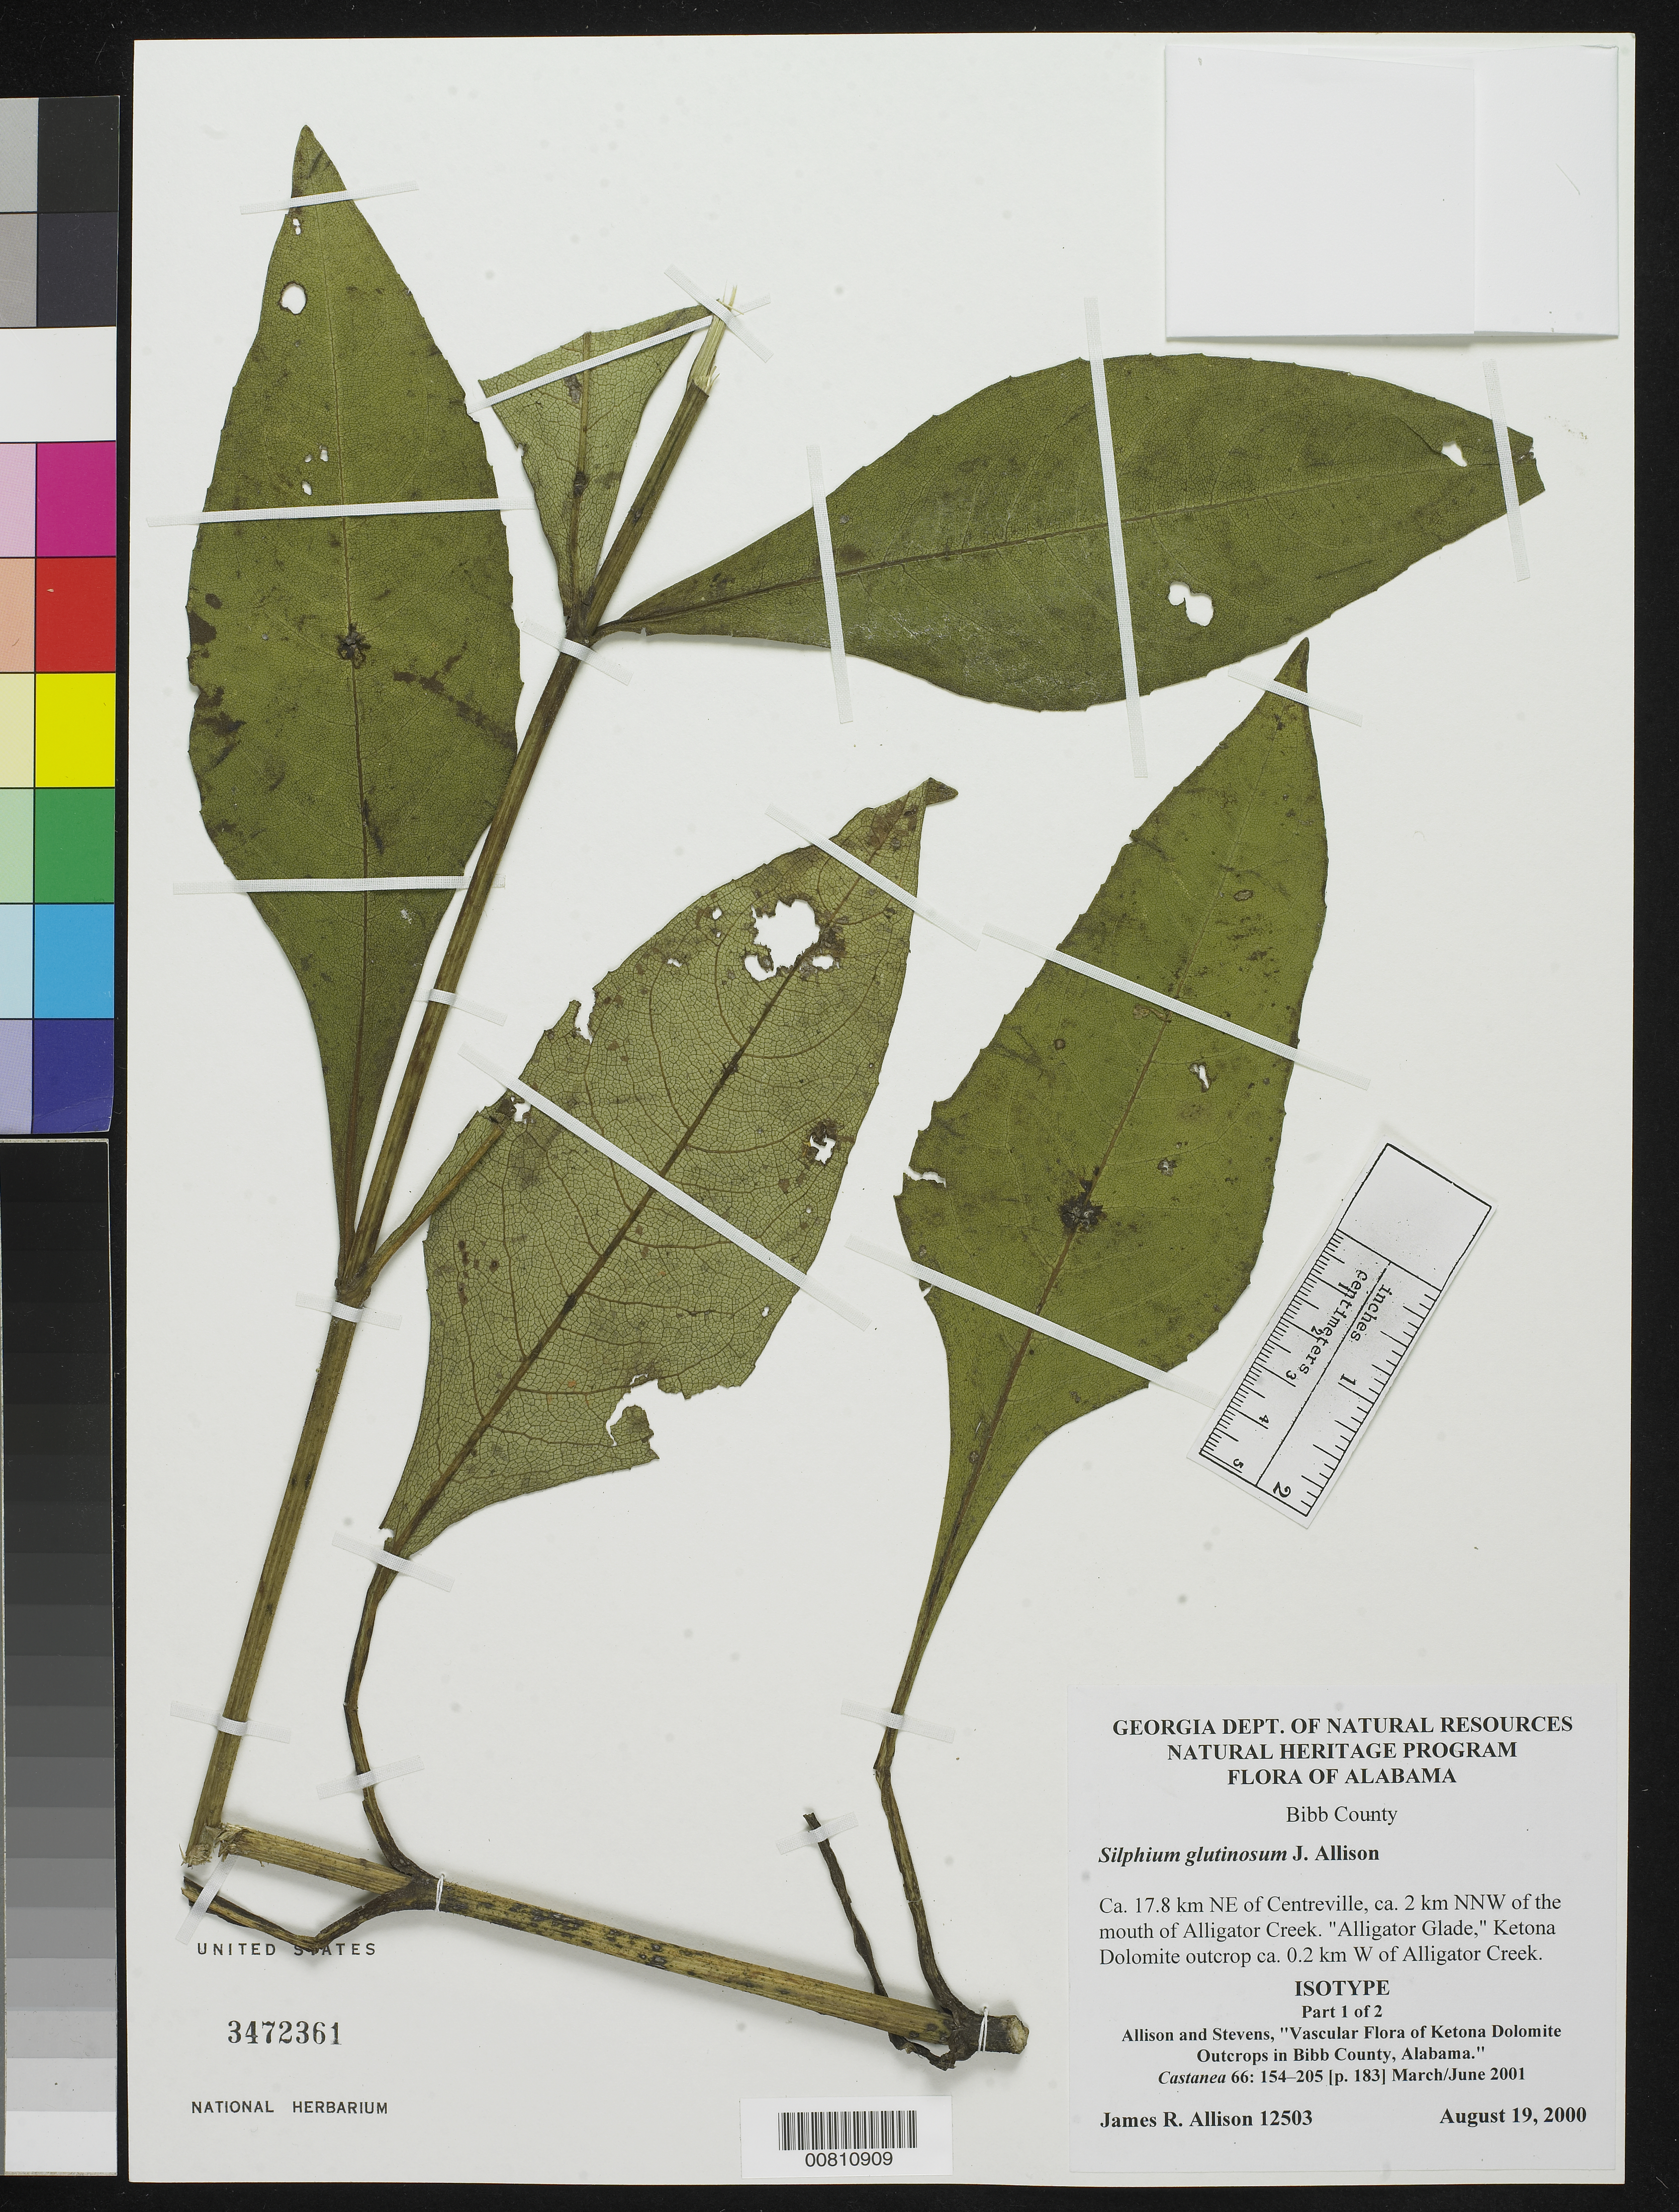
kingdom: Plantae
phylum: Tracheophyta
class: Magnoliopsida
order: Asterales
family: Asteraceae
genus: Silphium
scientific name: Silphium glutinosum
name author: J.R. Allison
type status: Isotype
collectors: J. R. Allison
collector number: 12503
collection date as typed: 19 Aug 2000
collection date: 2000-08-19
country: United States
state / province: Alabama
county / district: Bibb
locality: Ca. 17.8 km NE of Centreville, ca. 2 km NNW of the mouth of Alligator Creek. "Alligator Glade", Ketona Dolomite outcrop ca. 0.2 km N of Alligator Creek.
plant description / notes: Holotype at GH.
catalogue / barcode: US 3472361